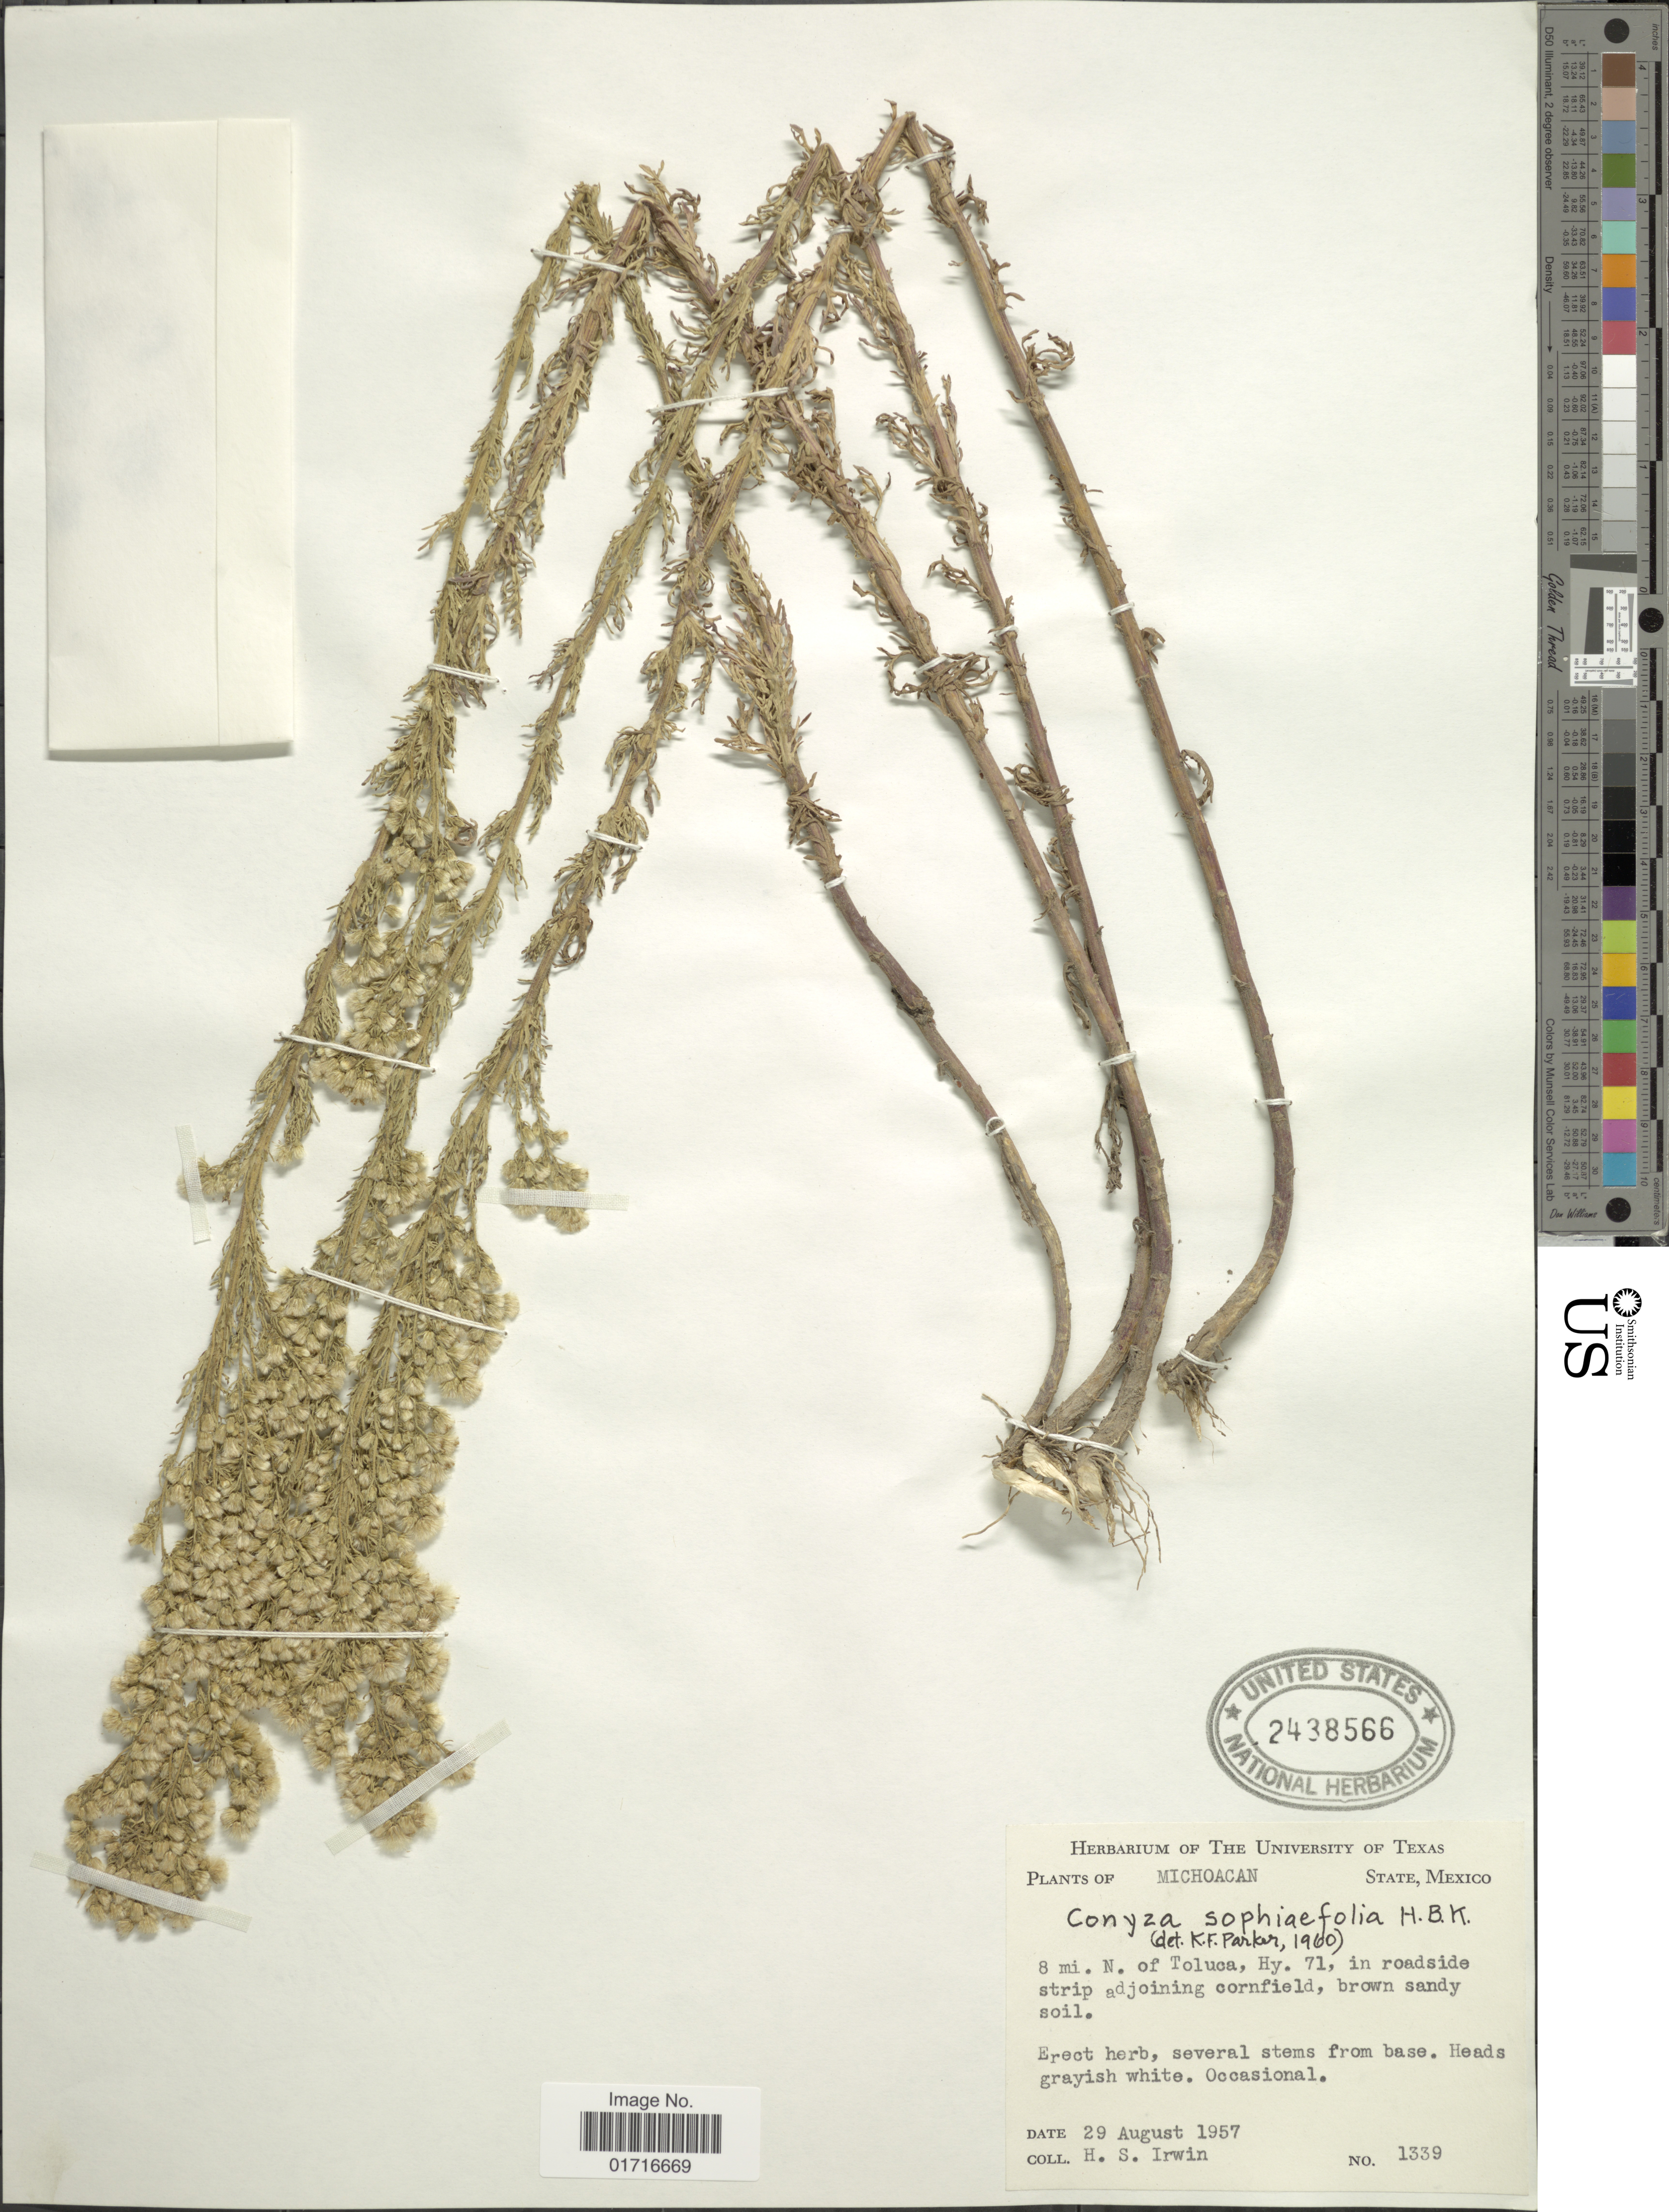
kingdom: Plantae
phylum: Tracheophyta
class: Magnoliopsida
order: Asterales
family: Asteraceae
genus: Conyza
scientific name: Conyza sophiaefolia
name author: Kunth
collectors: H. Irwin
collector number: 1339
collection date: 1957-08-29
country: Mexico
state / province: Michoacán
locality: Michoacan, State, Mexico. 8 mi. N. of Toluca, Hy.71, in roadside strip adjoining cornfield.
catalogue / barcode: US 2438566